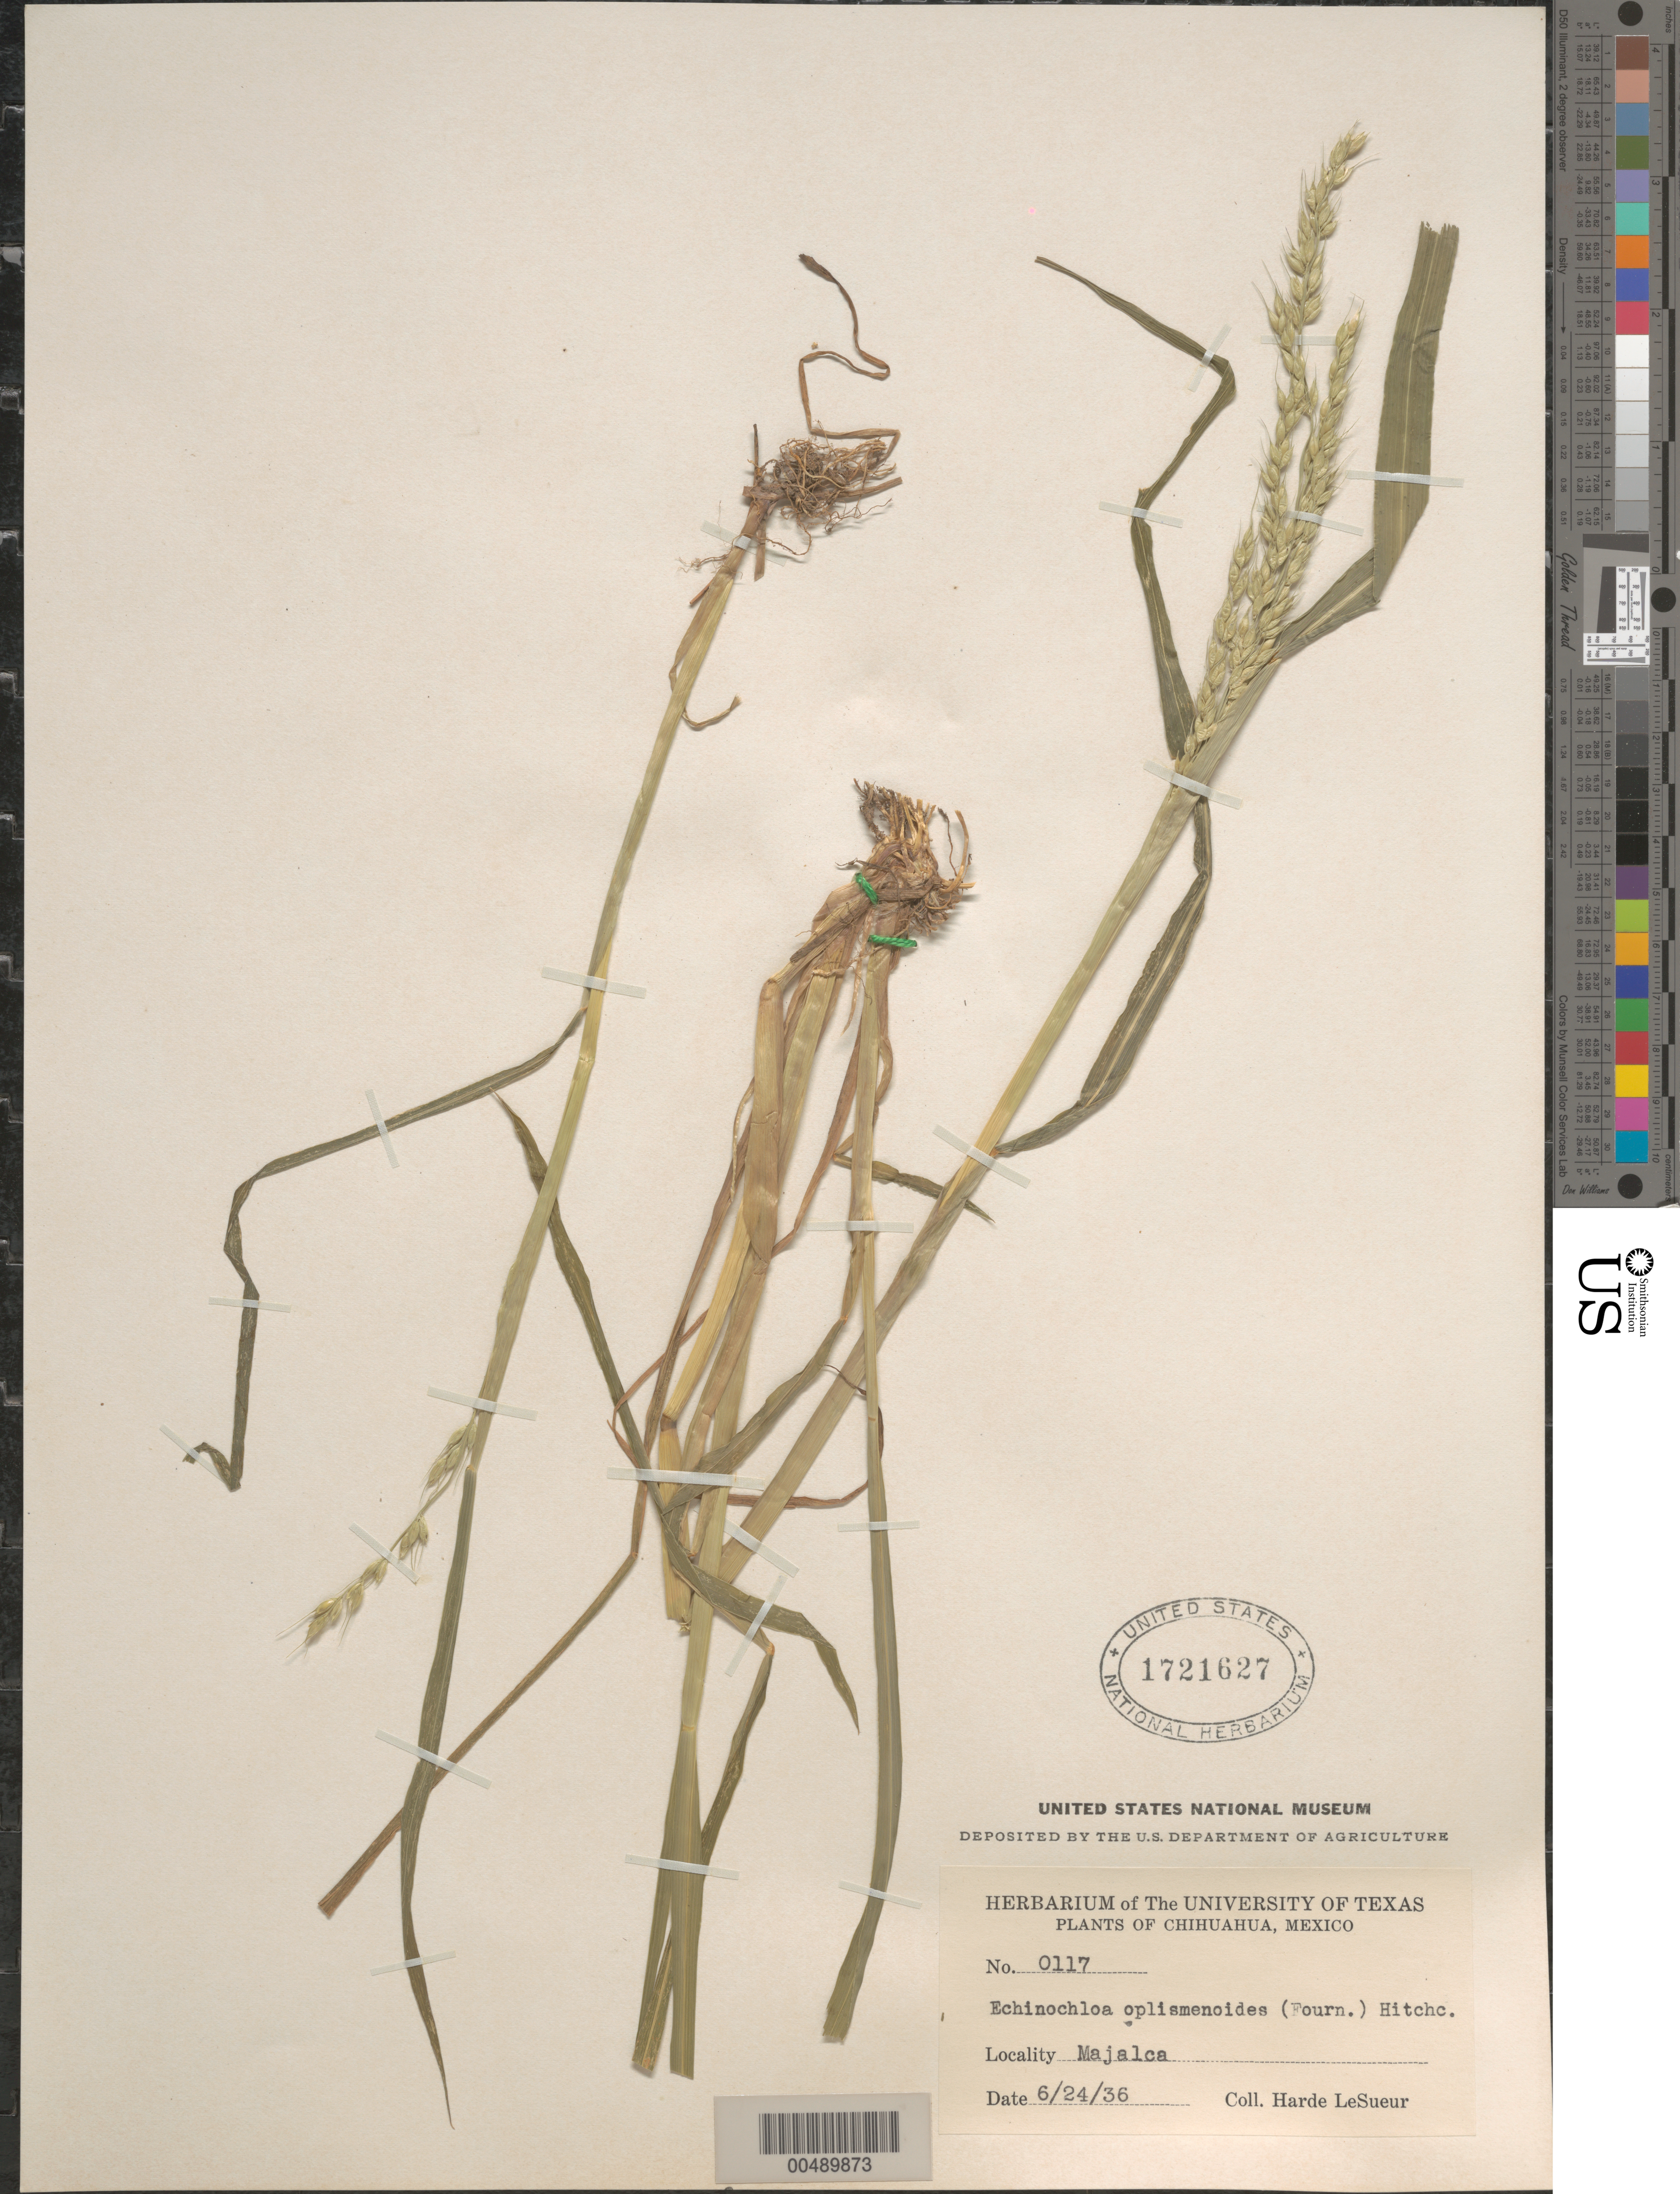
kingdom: Plantae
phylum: Tracheophyta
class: Liliopsida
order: Poales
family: Poaceae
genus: Echinochloa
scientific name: Echinochloa oplismenoides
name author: (E. Fourn.) Hitchc.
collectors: D. H. LeSueur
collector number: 0117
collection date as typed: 24 Jun 1936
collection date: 1936-06-24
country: Mexico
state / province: Chihuahua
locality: Majalca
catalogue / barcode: US 1721627